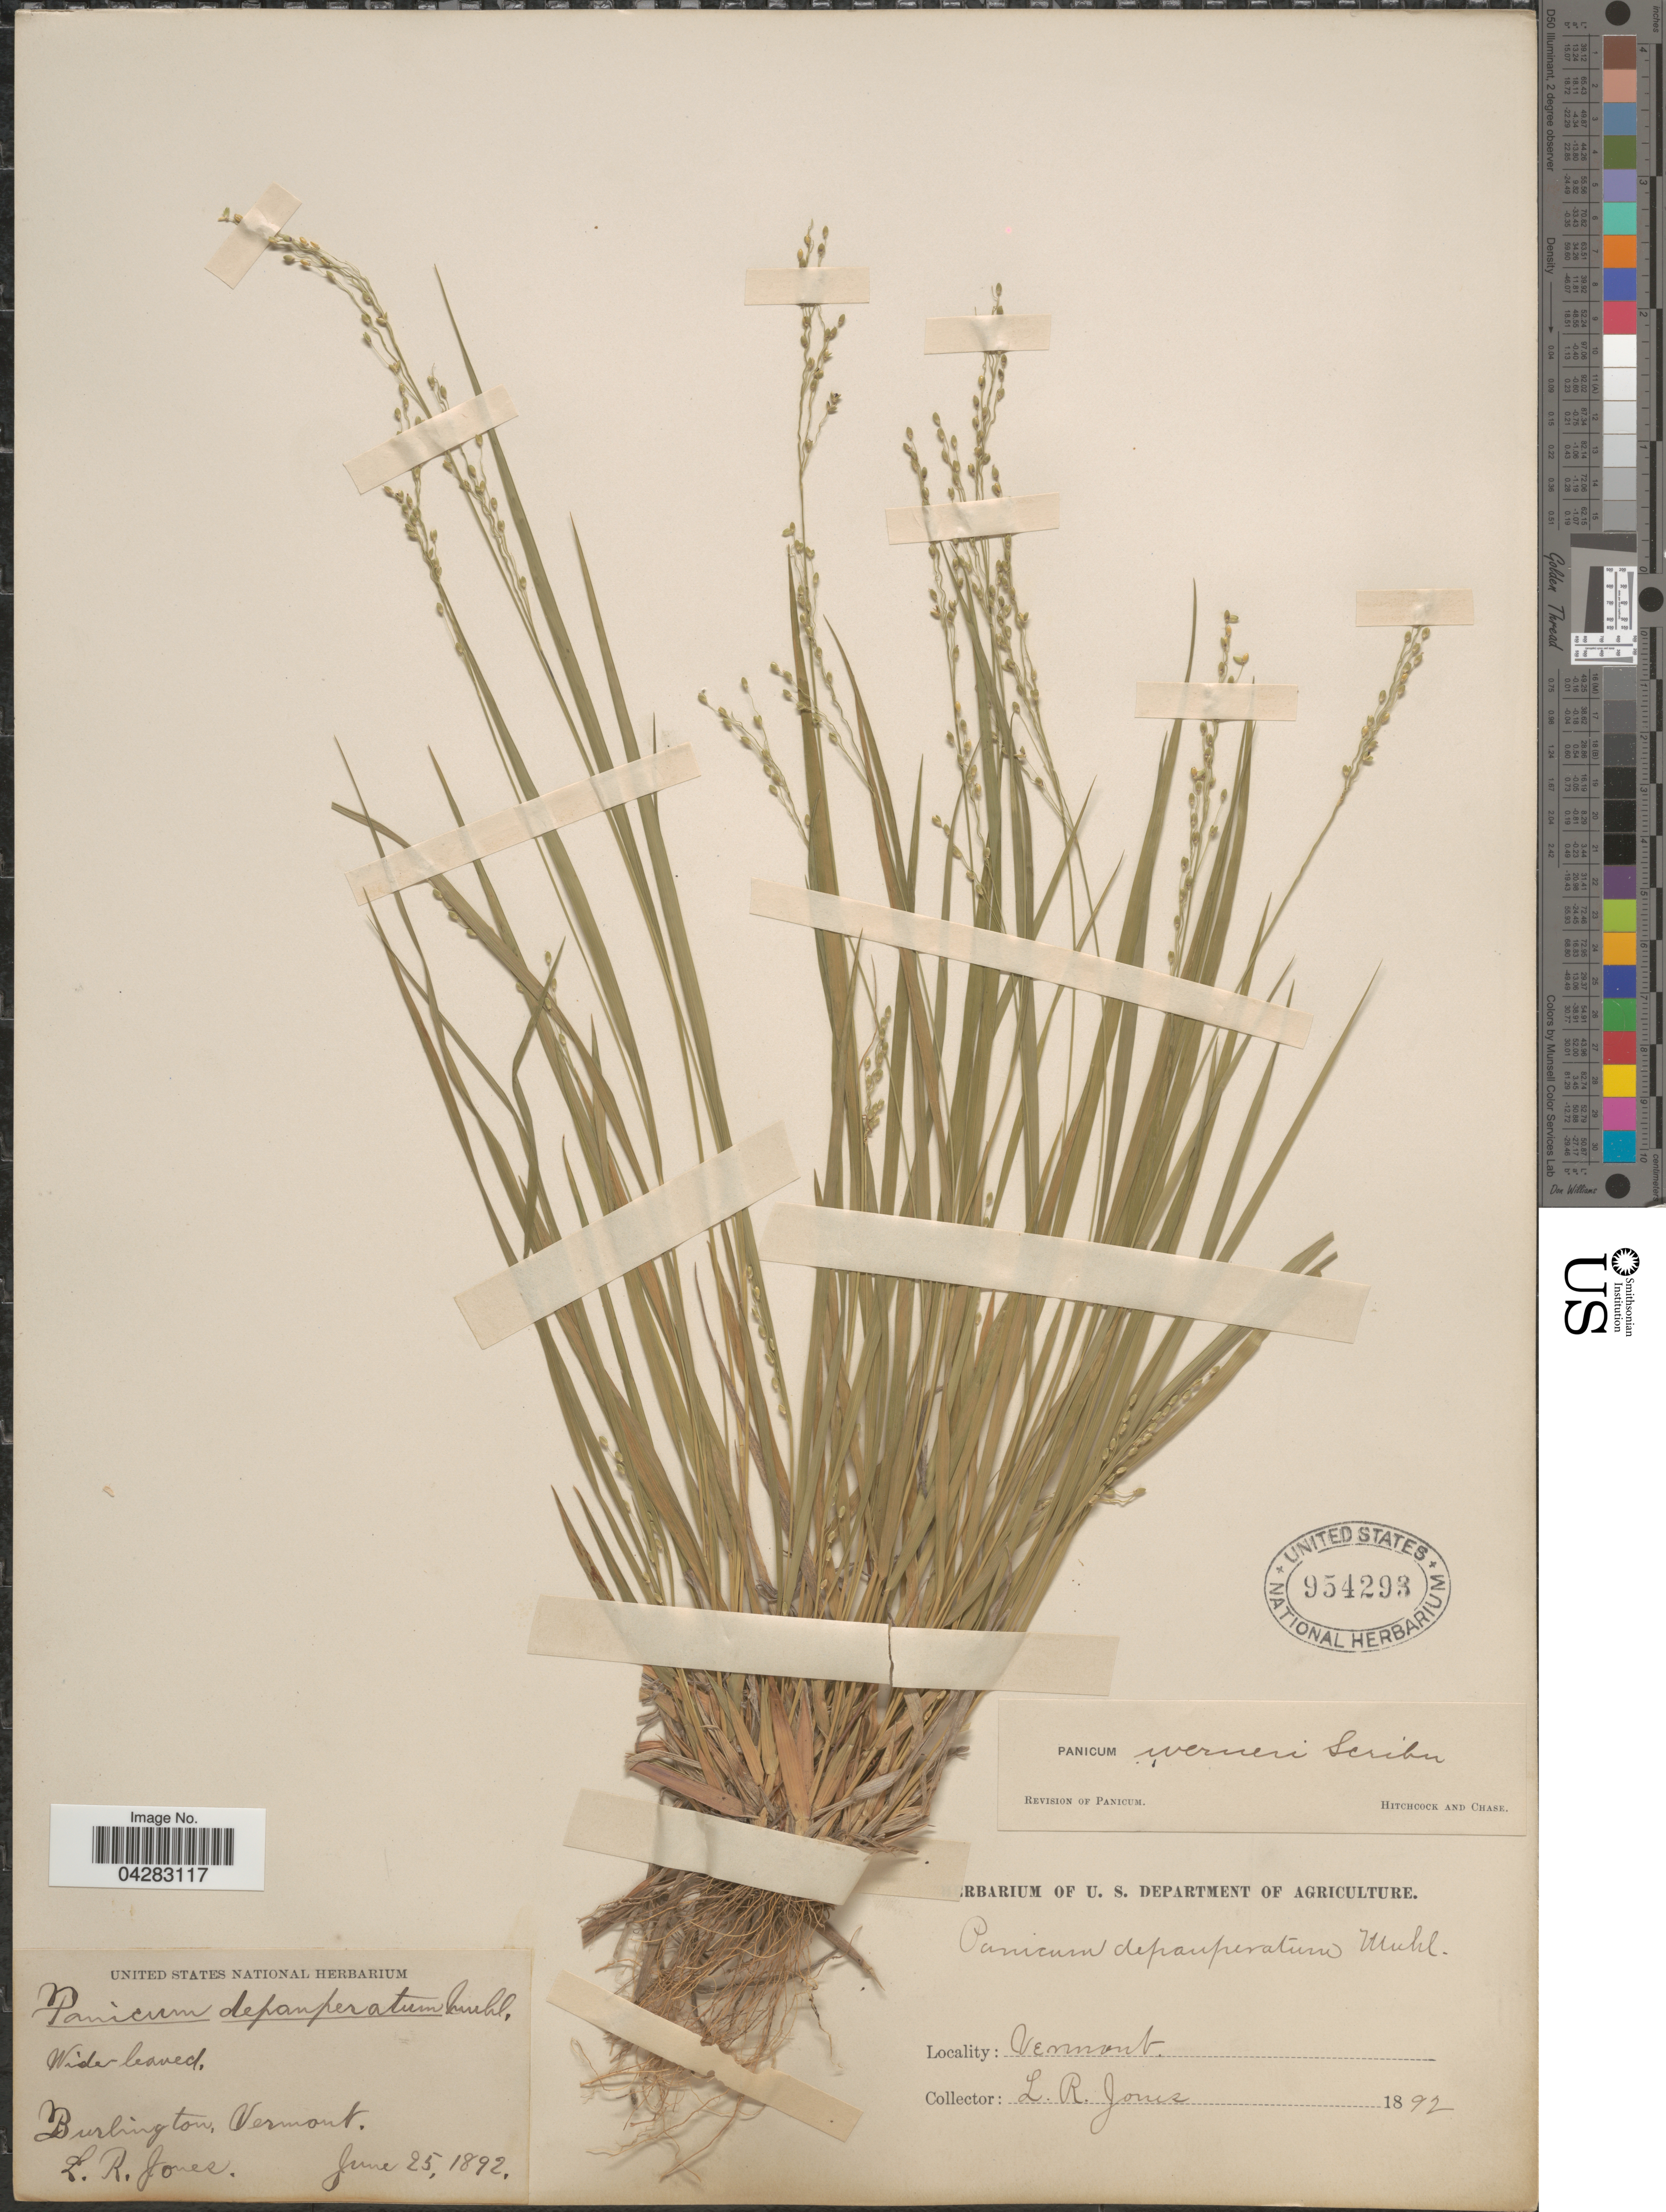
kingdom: Plantae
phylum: Tracheophyta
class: Liliopsida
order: Poales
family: Poaceae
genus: Dichanthelium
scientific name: Dichanthelium linearifolium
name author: (Scribn.) Gould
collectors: L. R. Jones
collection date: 1892-06-25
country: United States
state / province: Vermont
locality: Burlington.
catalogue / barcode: US 954293